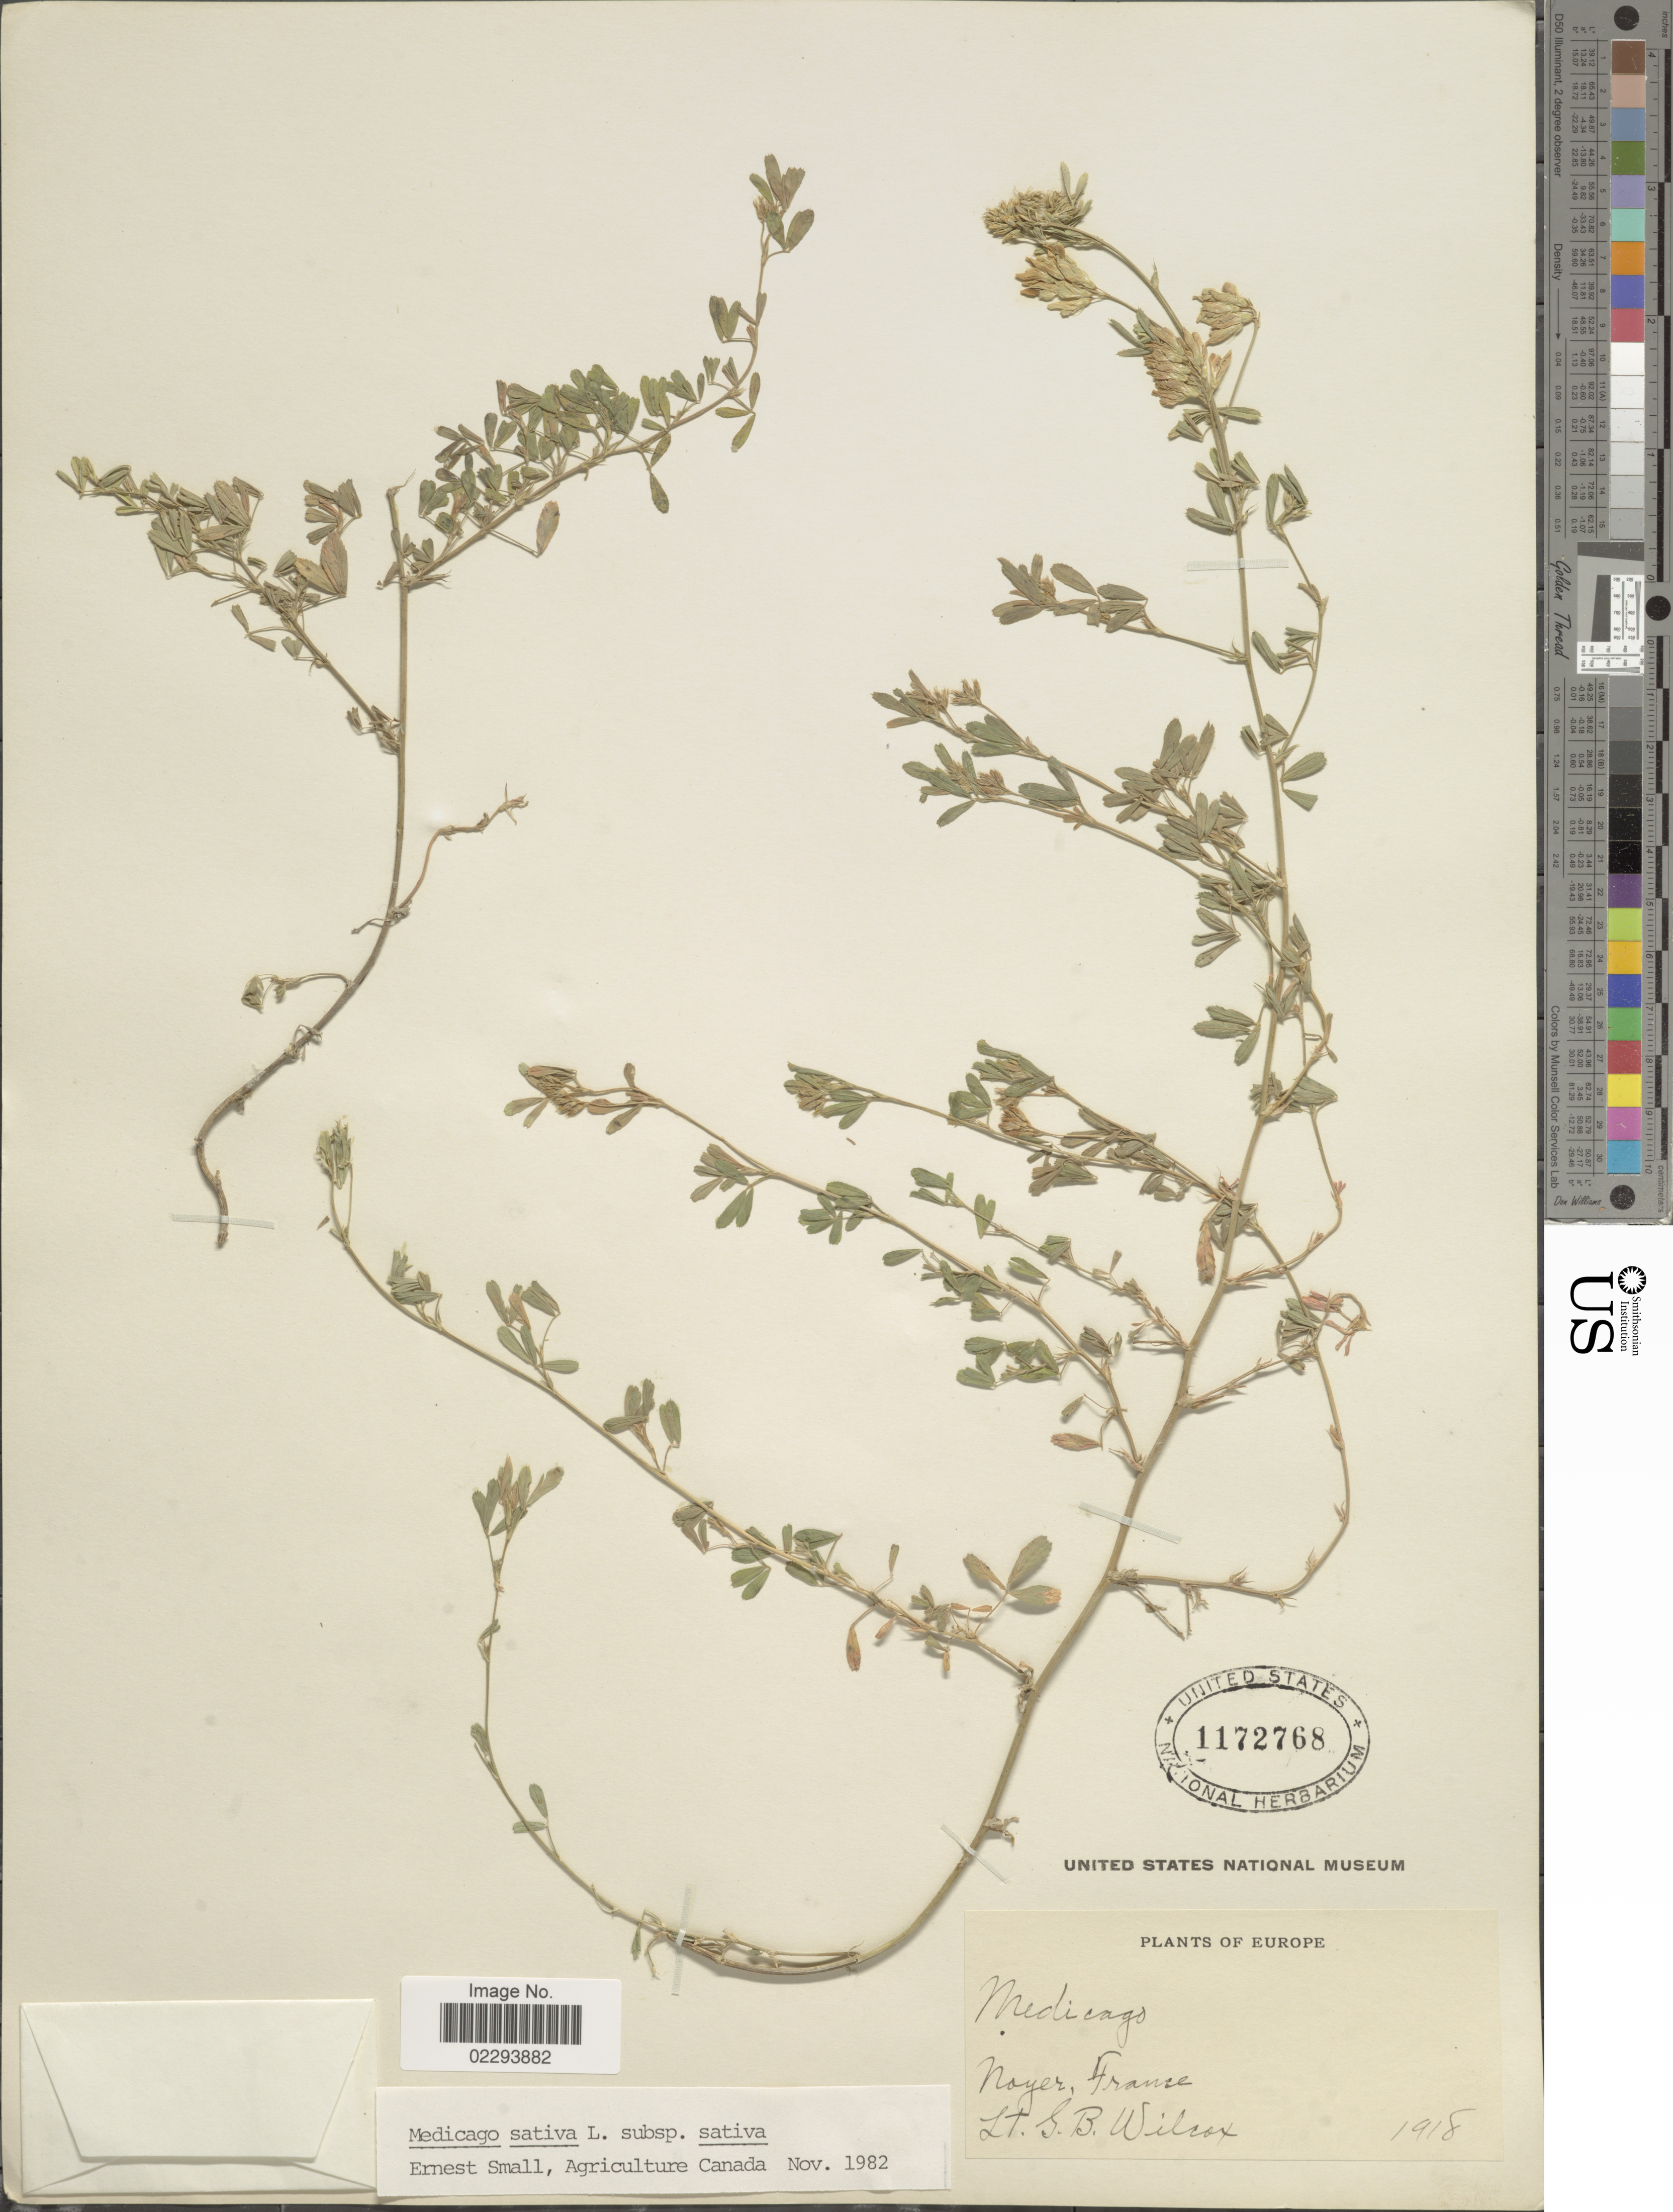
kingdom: Plantae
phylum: Tracheophyta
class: Magnoliopsida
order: Fabales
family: Fabaceae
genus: Medicago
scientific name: Medicago sativa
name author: L.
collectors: G. Wilcox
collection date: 1918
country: France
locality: Noyer, France.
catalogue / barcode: US 1172768